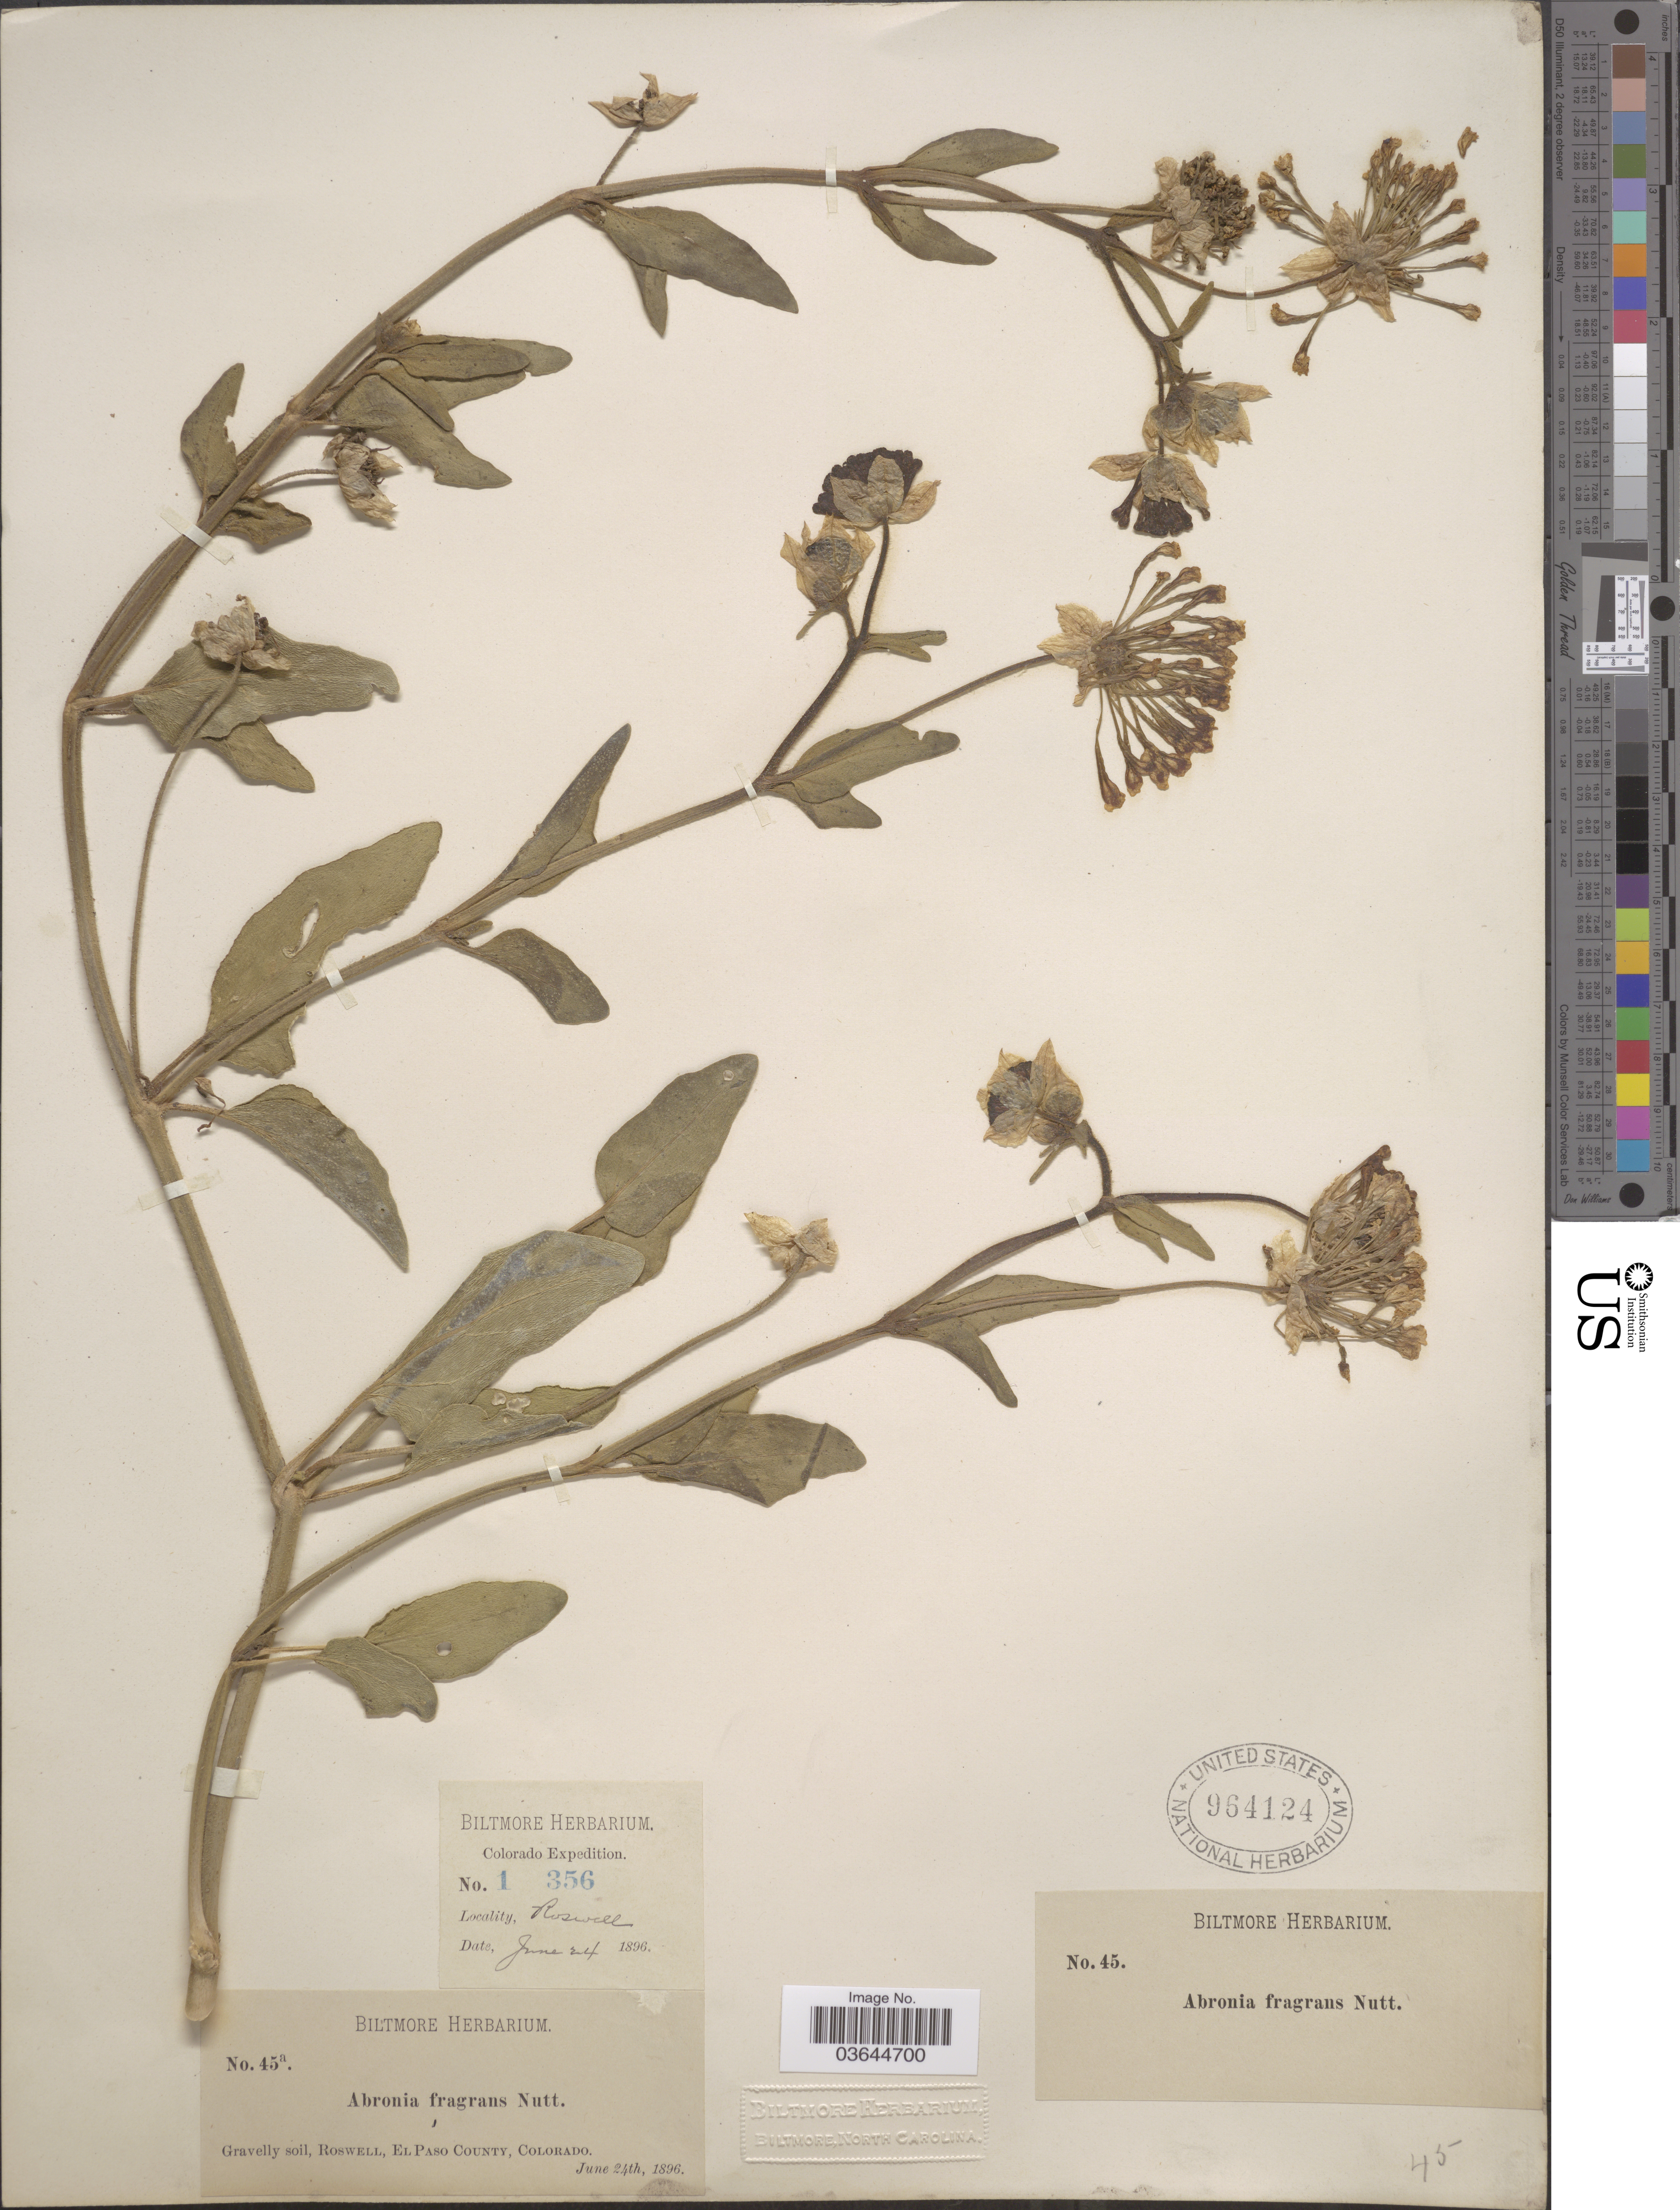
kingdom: Plantae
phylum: Tracheophyta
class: Magnoliopsida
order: Caryophyllales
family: Nyctaginaceae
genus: Abronia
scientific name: Abronia fragrans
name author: Nutt. ex Hook.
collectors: ex herb. Biltmore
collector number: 1356/45a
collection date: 1896-06-24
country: United States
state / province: Colorado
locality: Roswell, El Paso County.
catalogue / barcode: US 964124